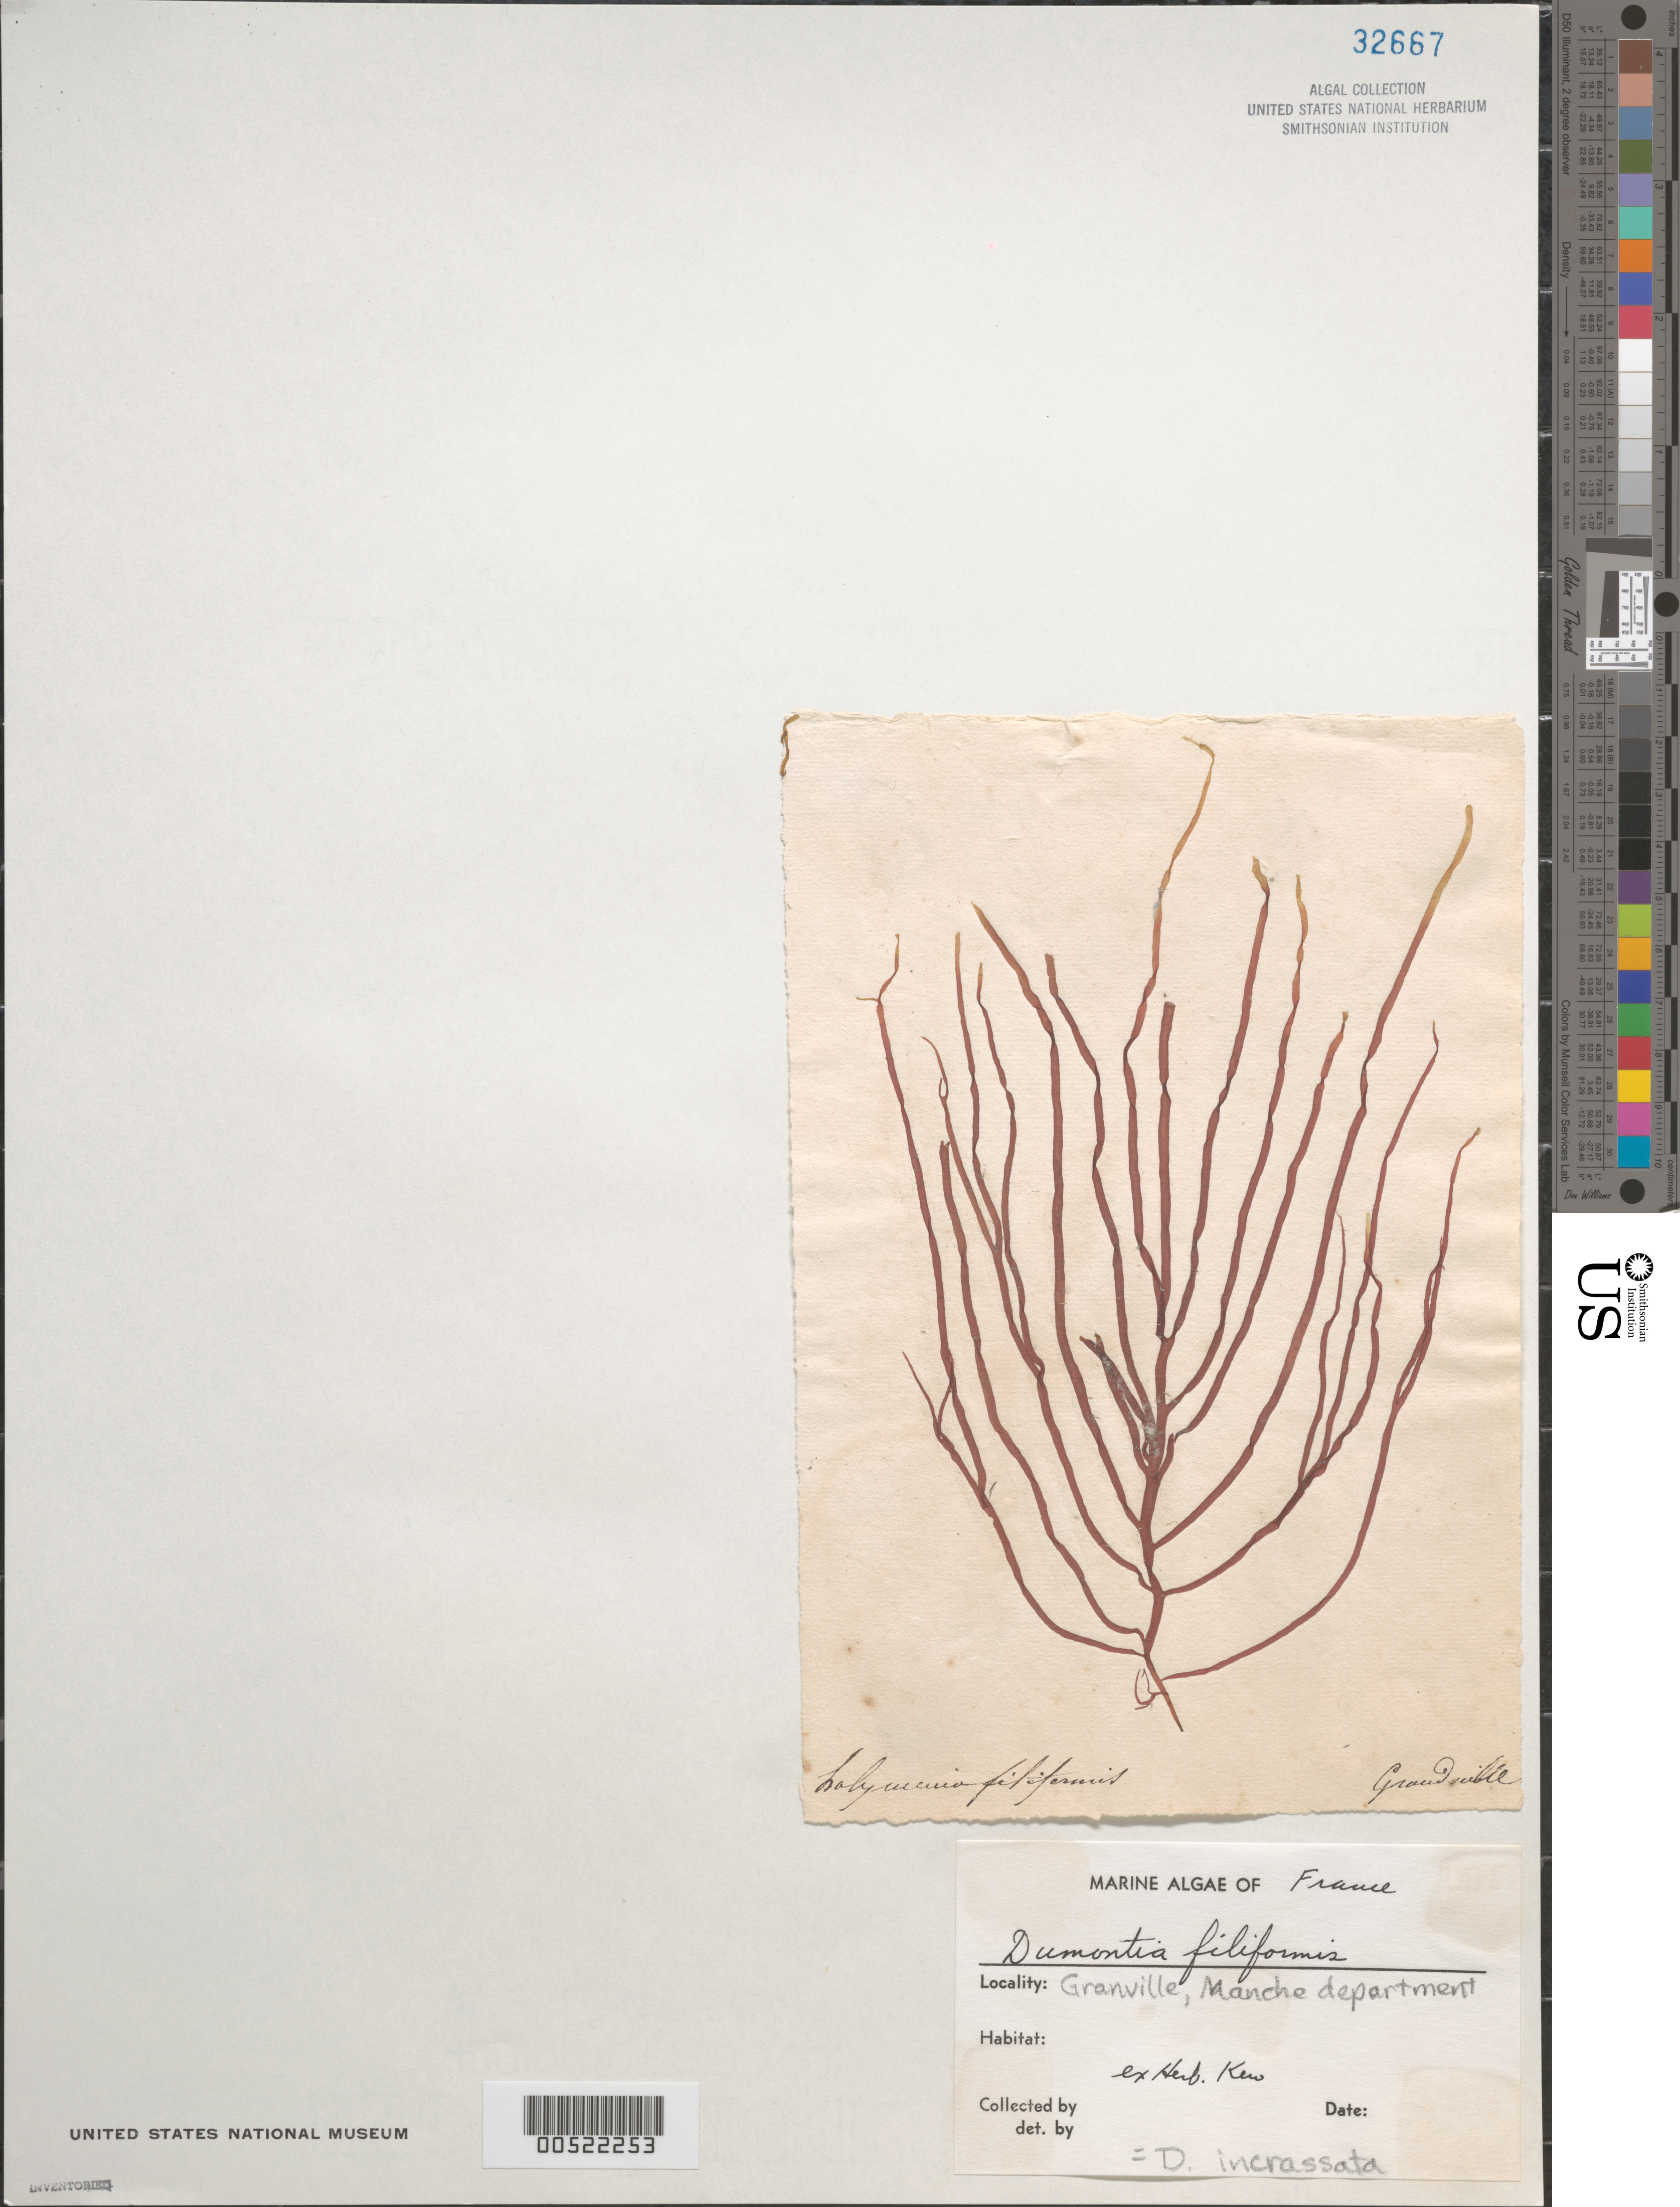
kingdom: Plantae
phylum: Rhodophyta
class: Florideophyceae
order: Gigartinales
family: Dumontiaceae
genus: Dumontia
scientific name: Dumontia contorta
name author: (S.G. Gmel.) Rupr.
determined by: Algae name updating Project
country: France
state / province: Normandie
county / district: Manche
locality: Granville (Grandville)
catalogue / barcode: US 32667